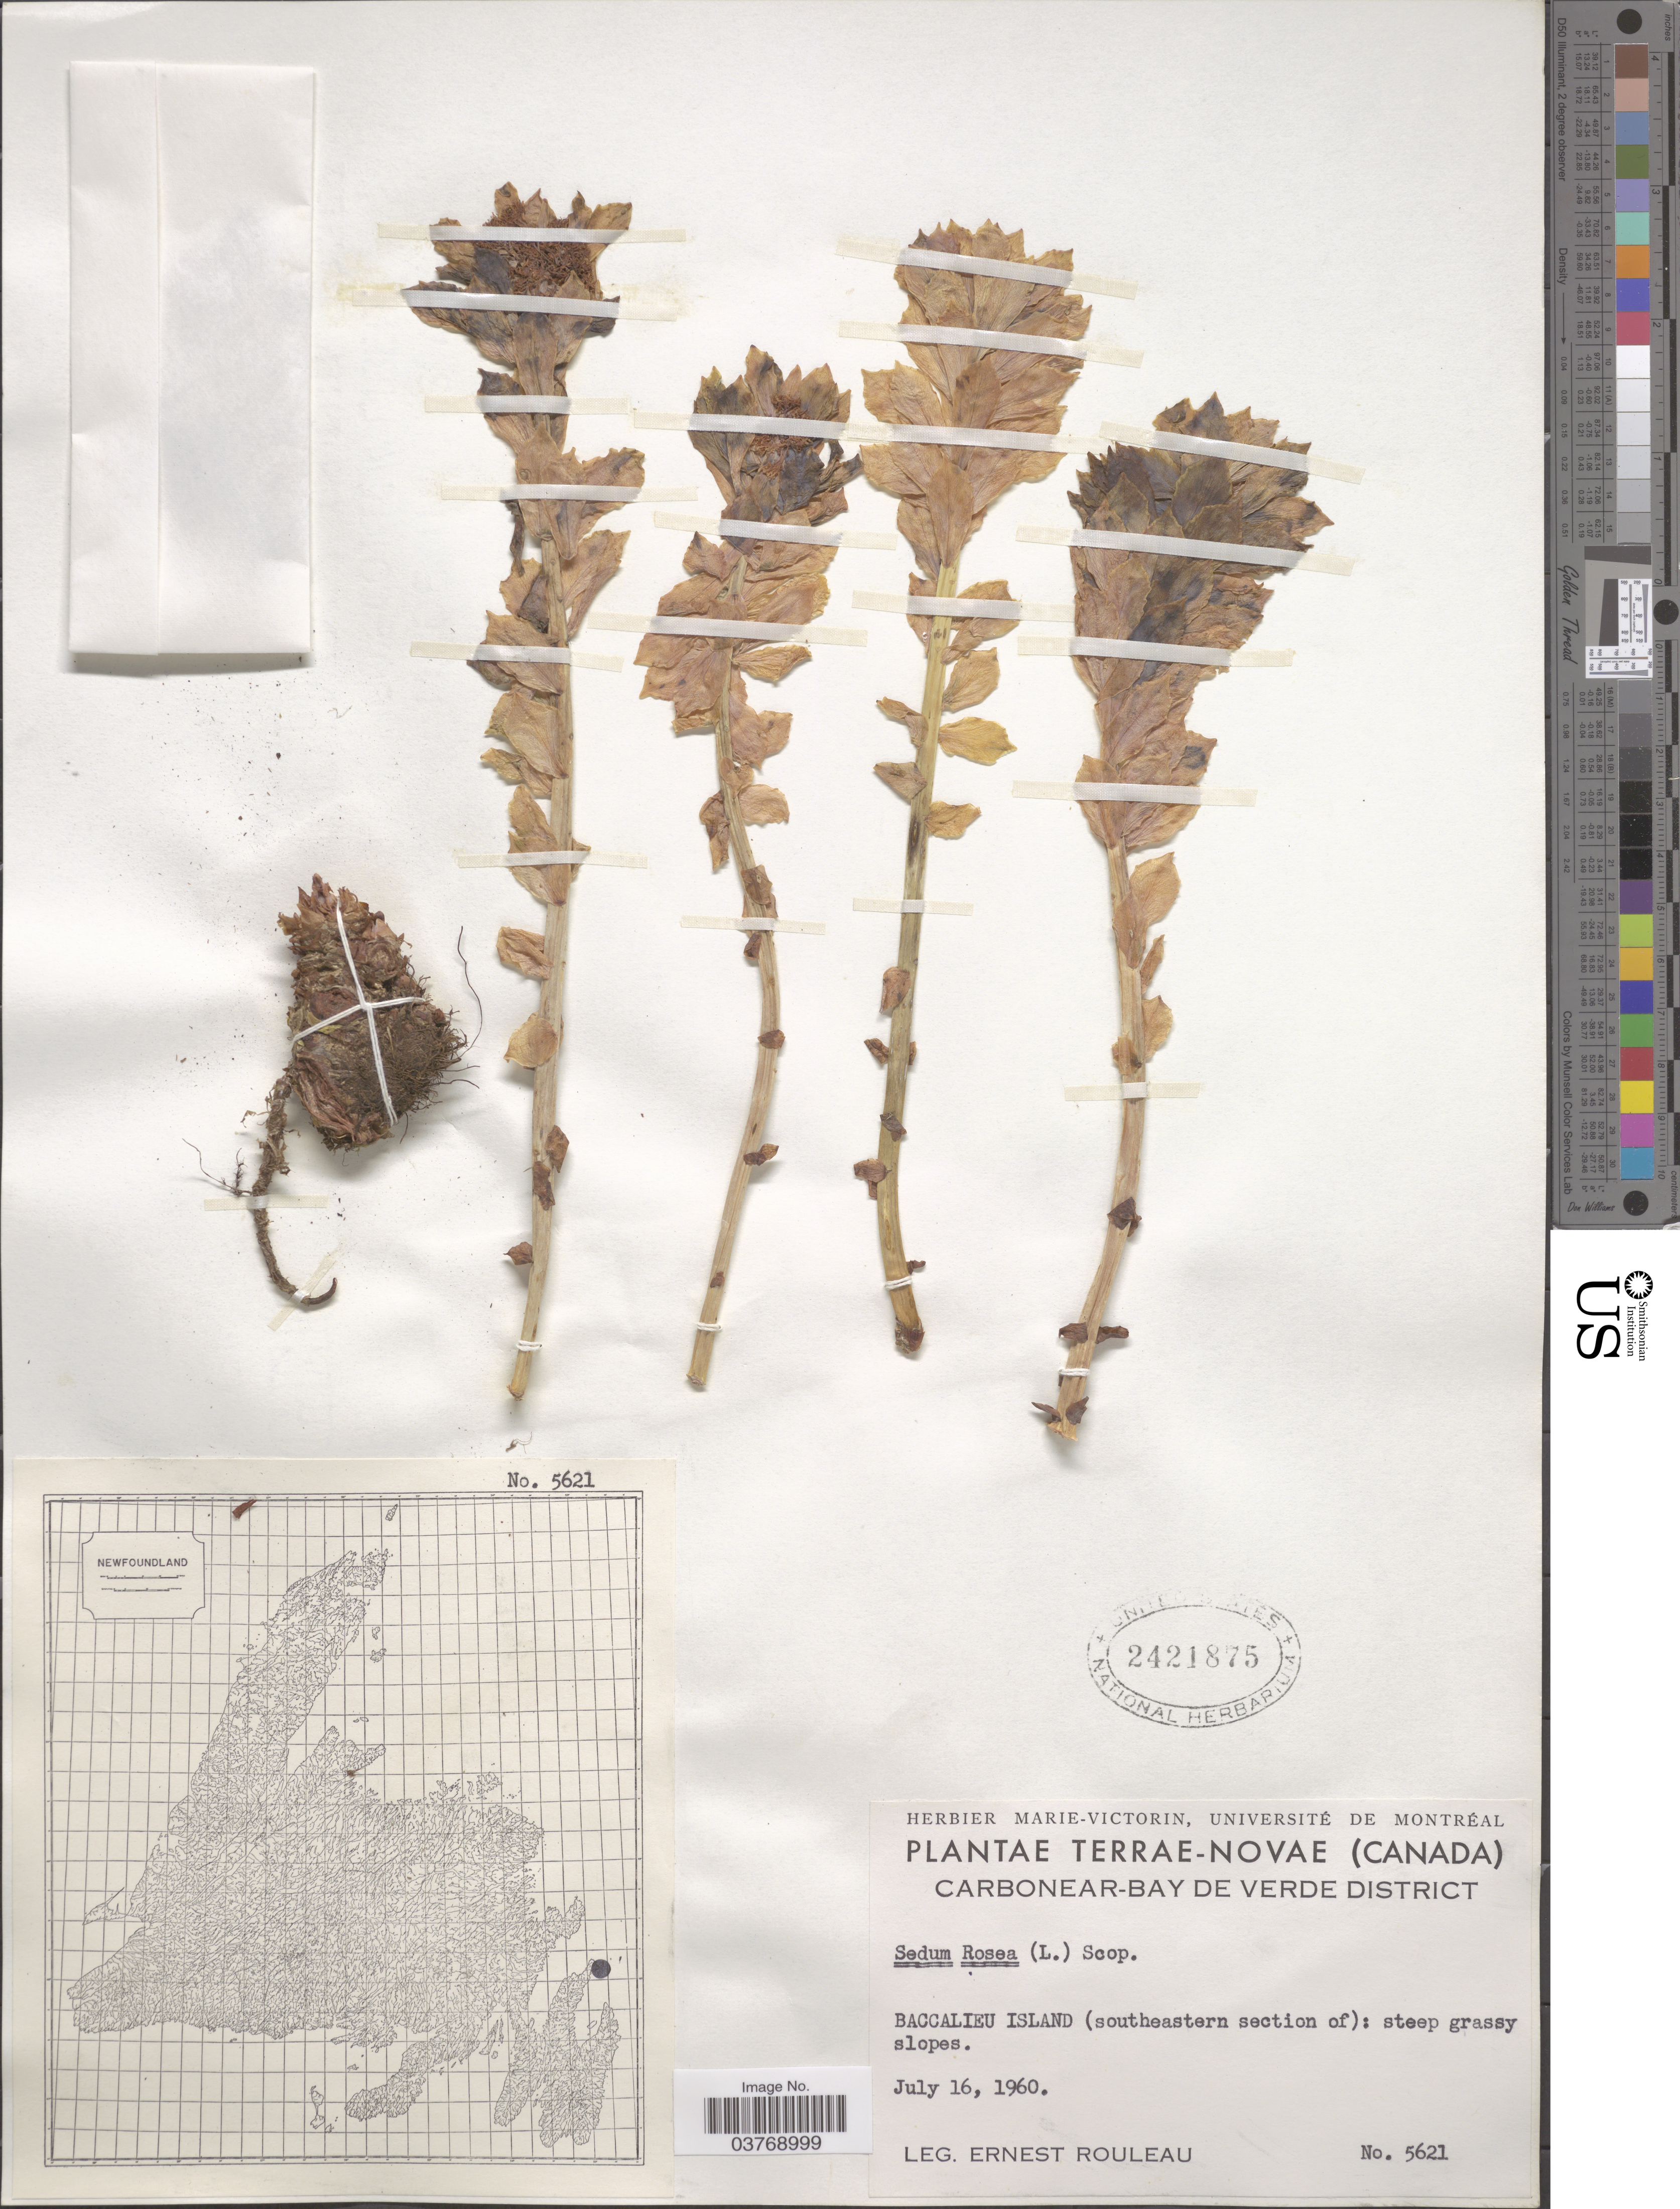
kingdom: Plantae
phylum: Tracheophyta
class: Magnoliopsida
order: Saxifragales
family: Crassulaceae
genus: Rhodiola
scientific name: Rhodiola rosea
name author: L.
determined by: Strong, Mark T., (BOT), Smithsonian Institution - National Museum of Natural History (UNITED STATES)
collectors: E. Rouleau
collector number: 5621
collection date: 1960-07-16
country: Canada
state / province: Newfoundland and Labrador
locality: Terrae-Novae. Carbonear-Bay de Verde District. Baccalieu Island (southeastern section of): steep grassy slopes.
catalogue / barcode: US 2421875